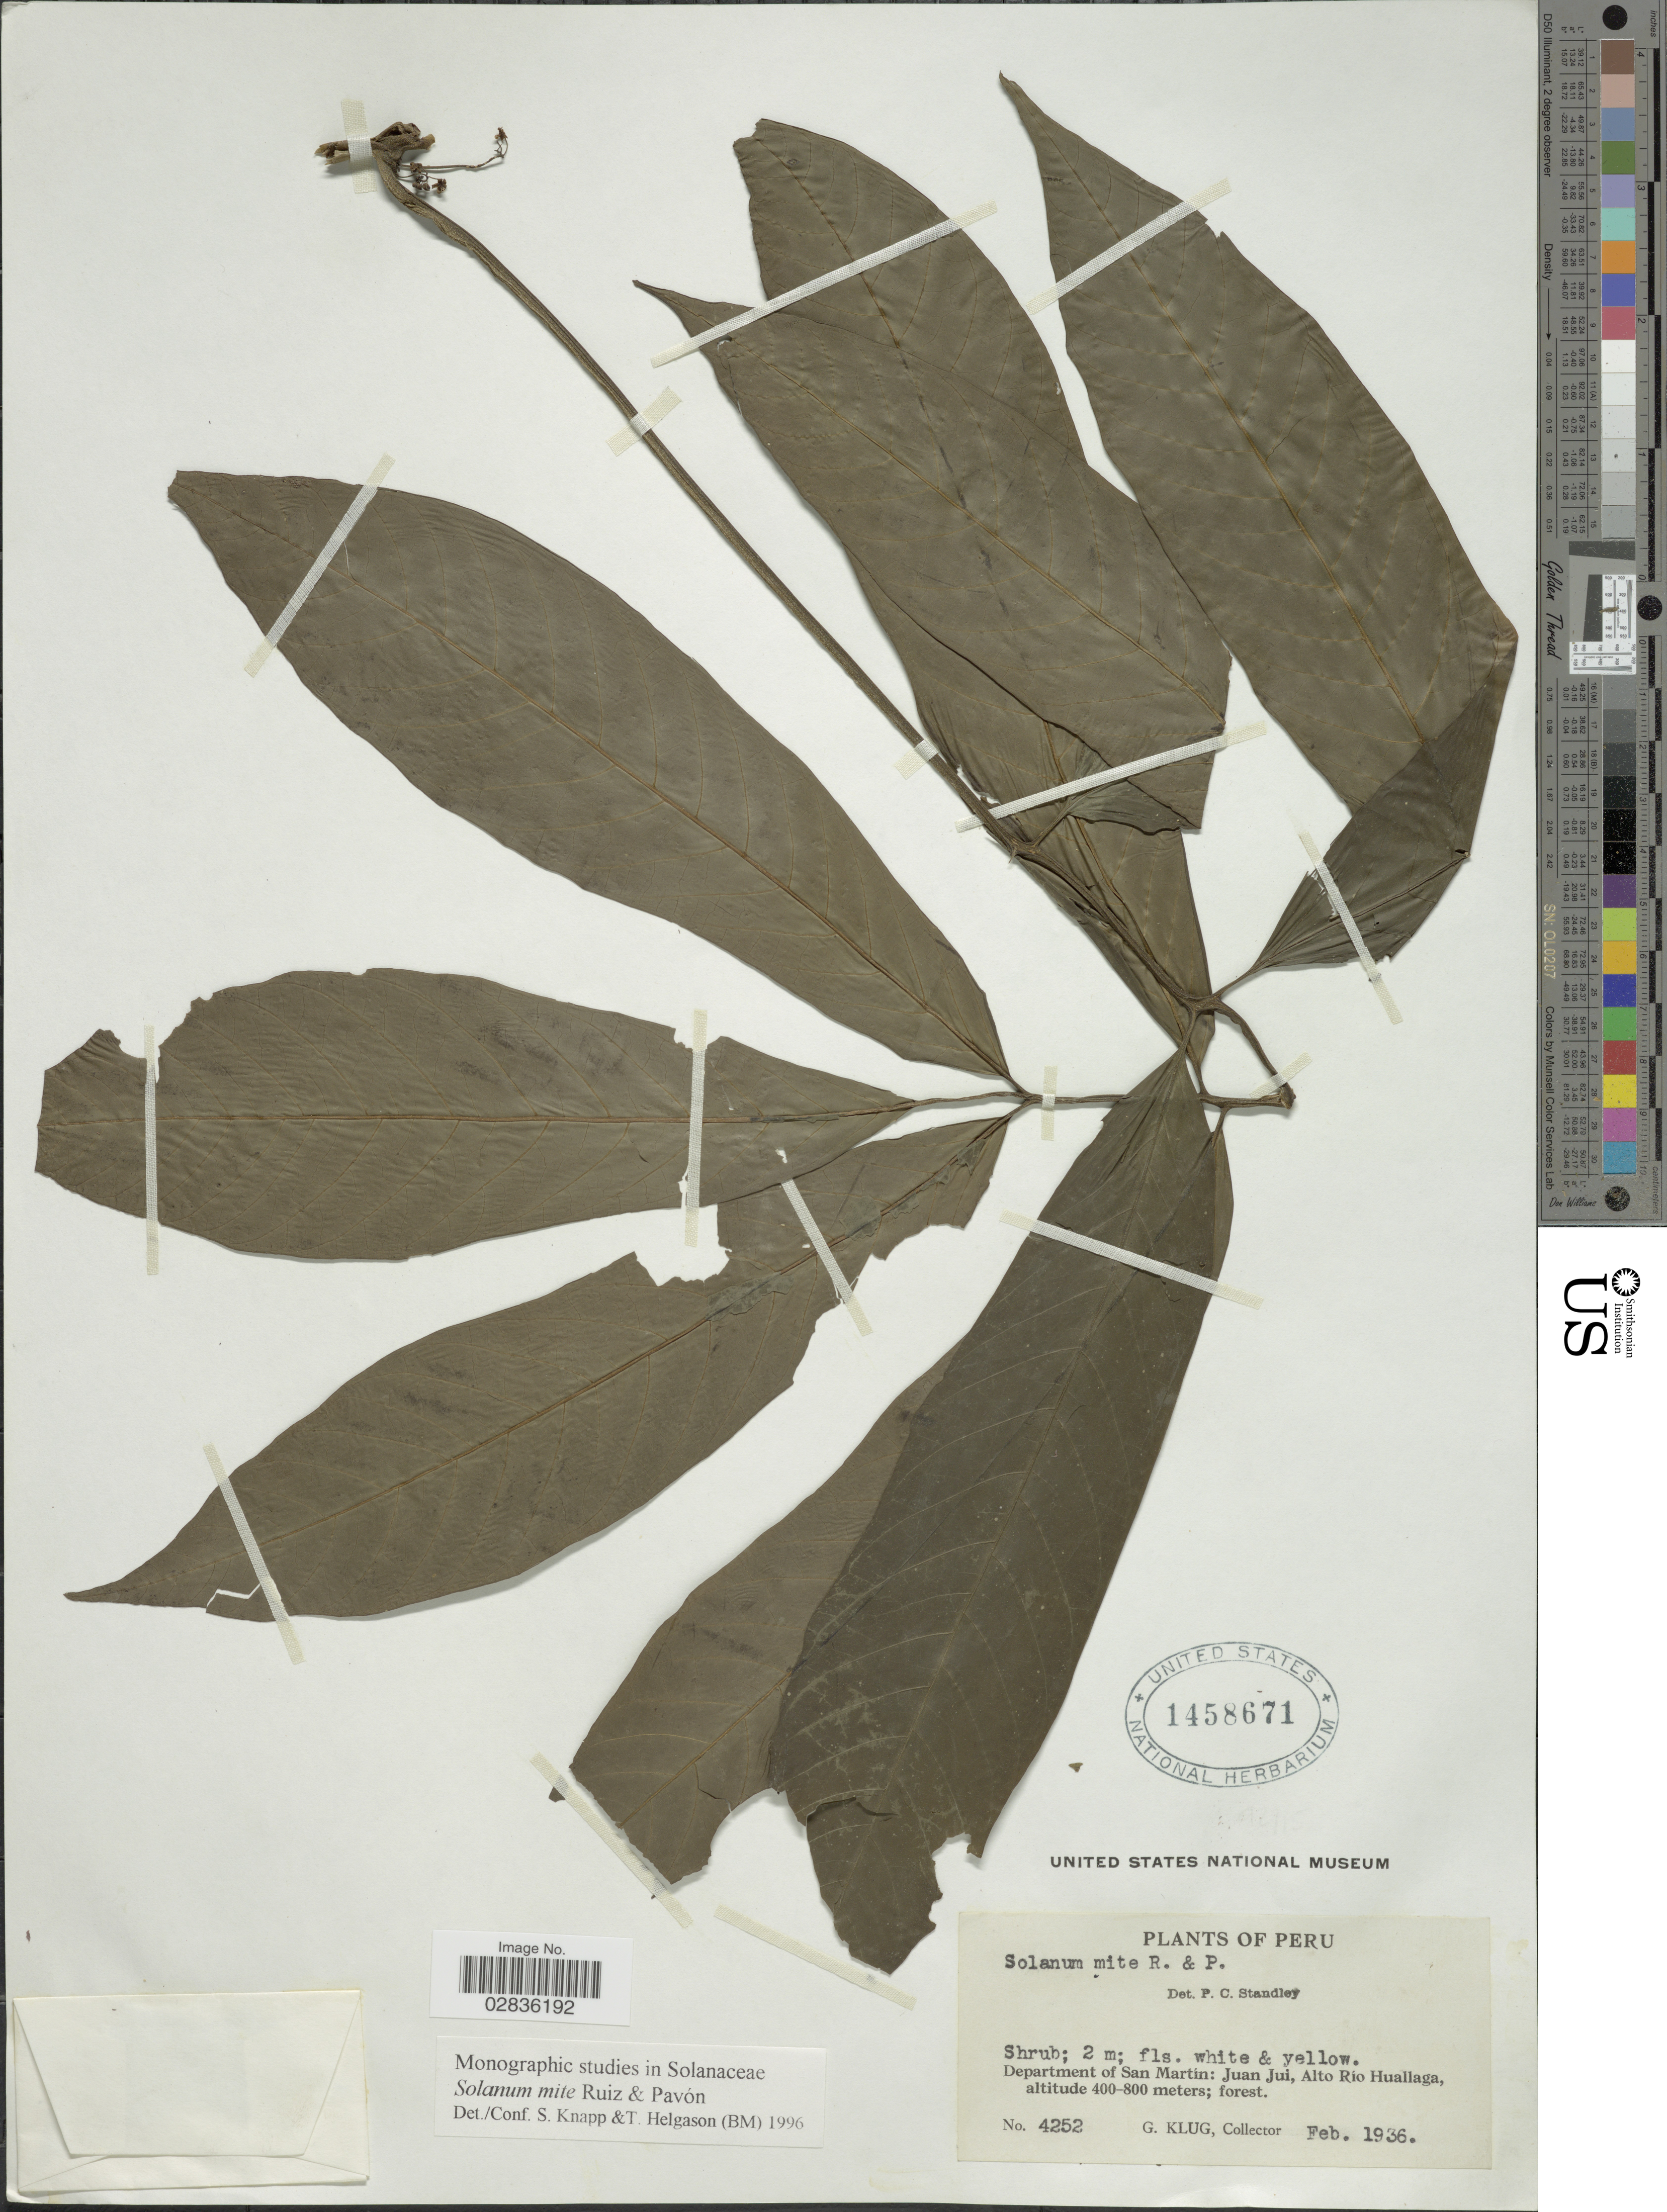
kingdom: Plantae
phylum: Tracheophyta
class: Magnoliopsida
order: Solanales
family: Solanaceae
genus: Solanum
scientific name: Solanum mite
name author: Ruiz & Pav.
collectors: G. Klug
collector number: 4252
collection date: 1936-02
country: Peru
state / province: San Martín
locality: Department of San Martin: Juan Jui, Alto Río Huallaga.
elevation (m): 400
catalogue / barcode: US 1458671